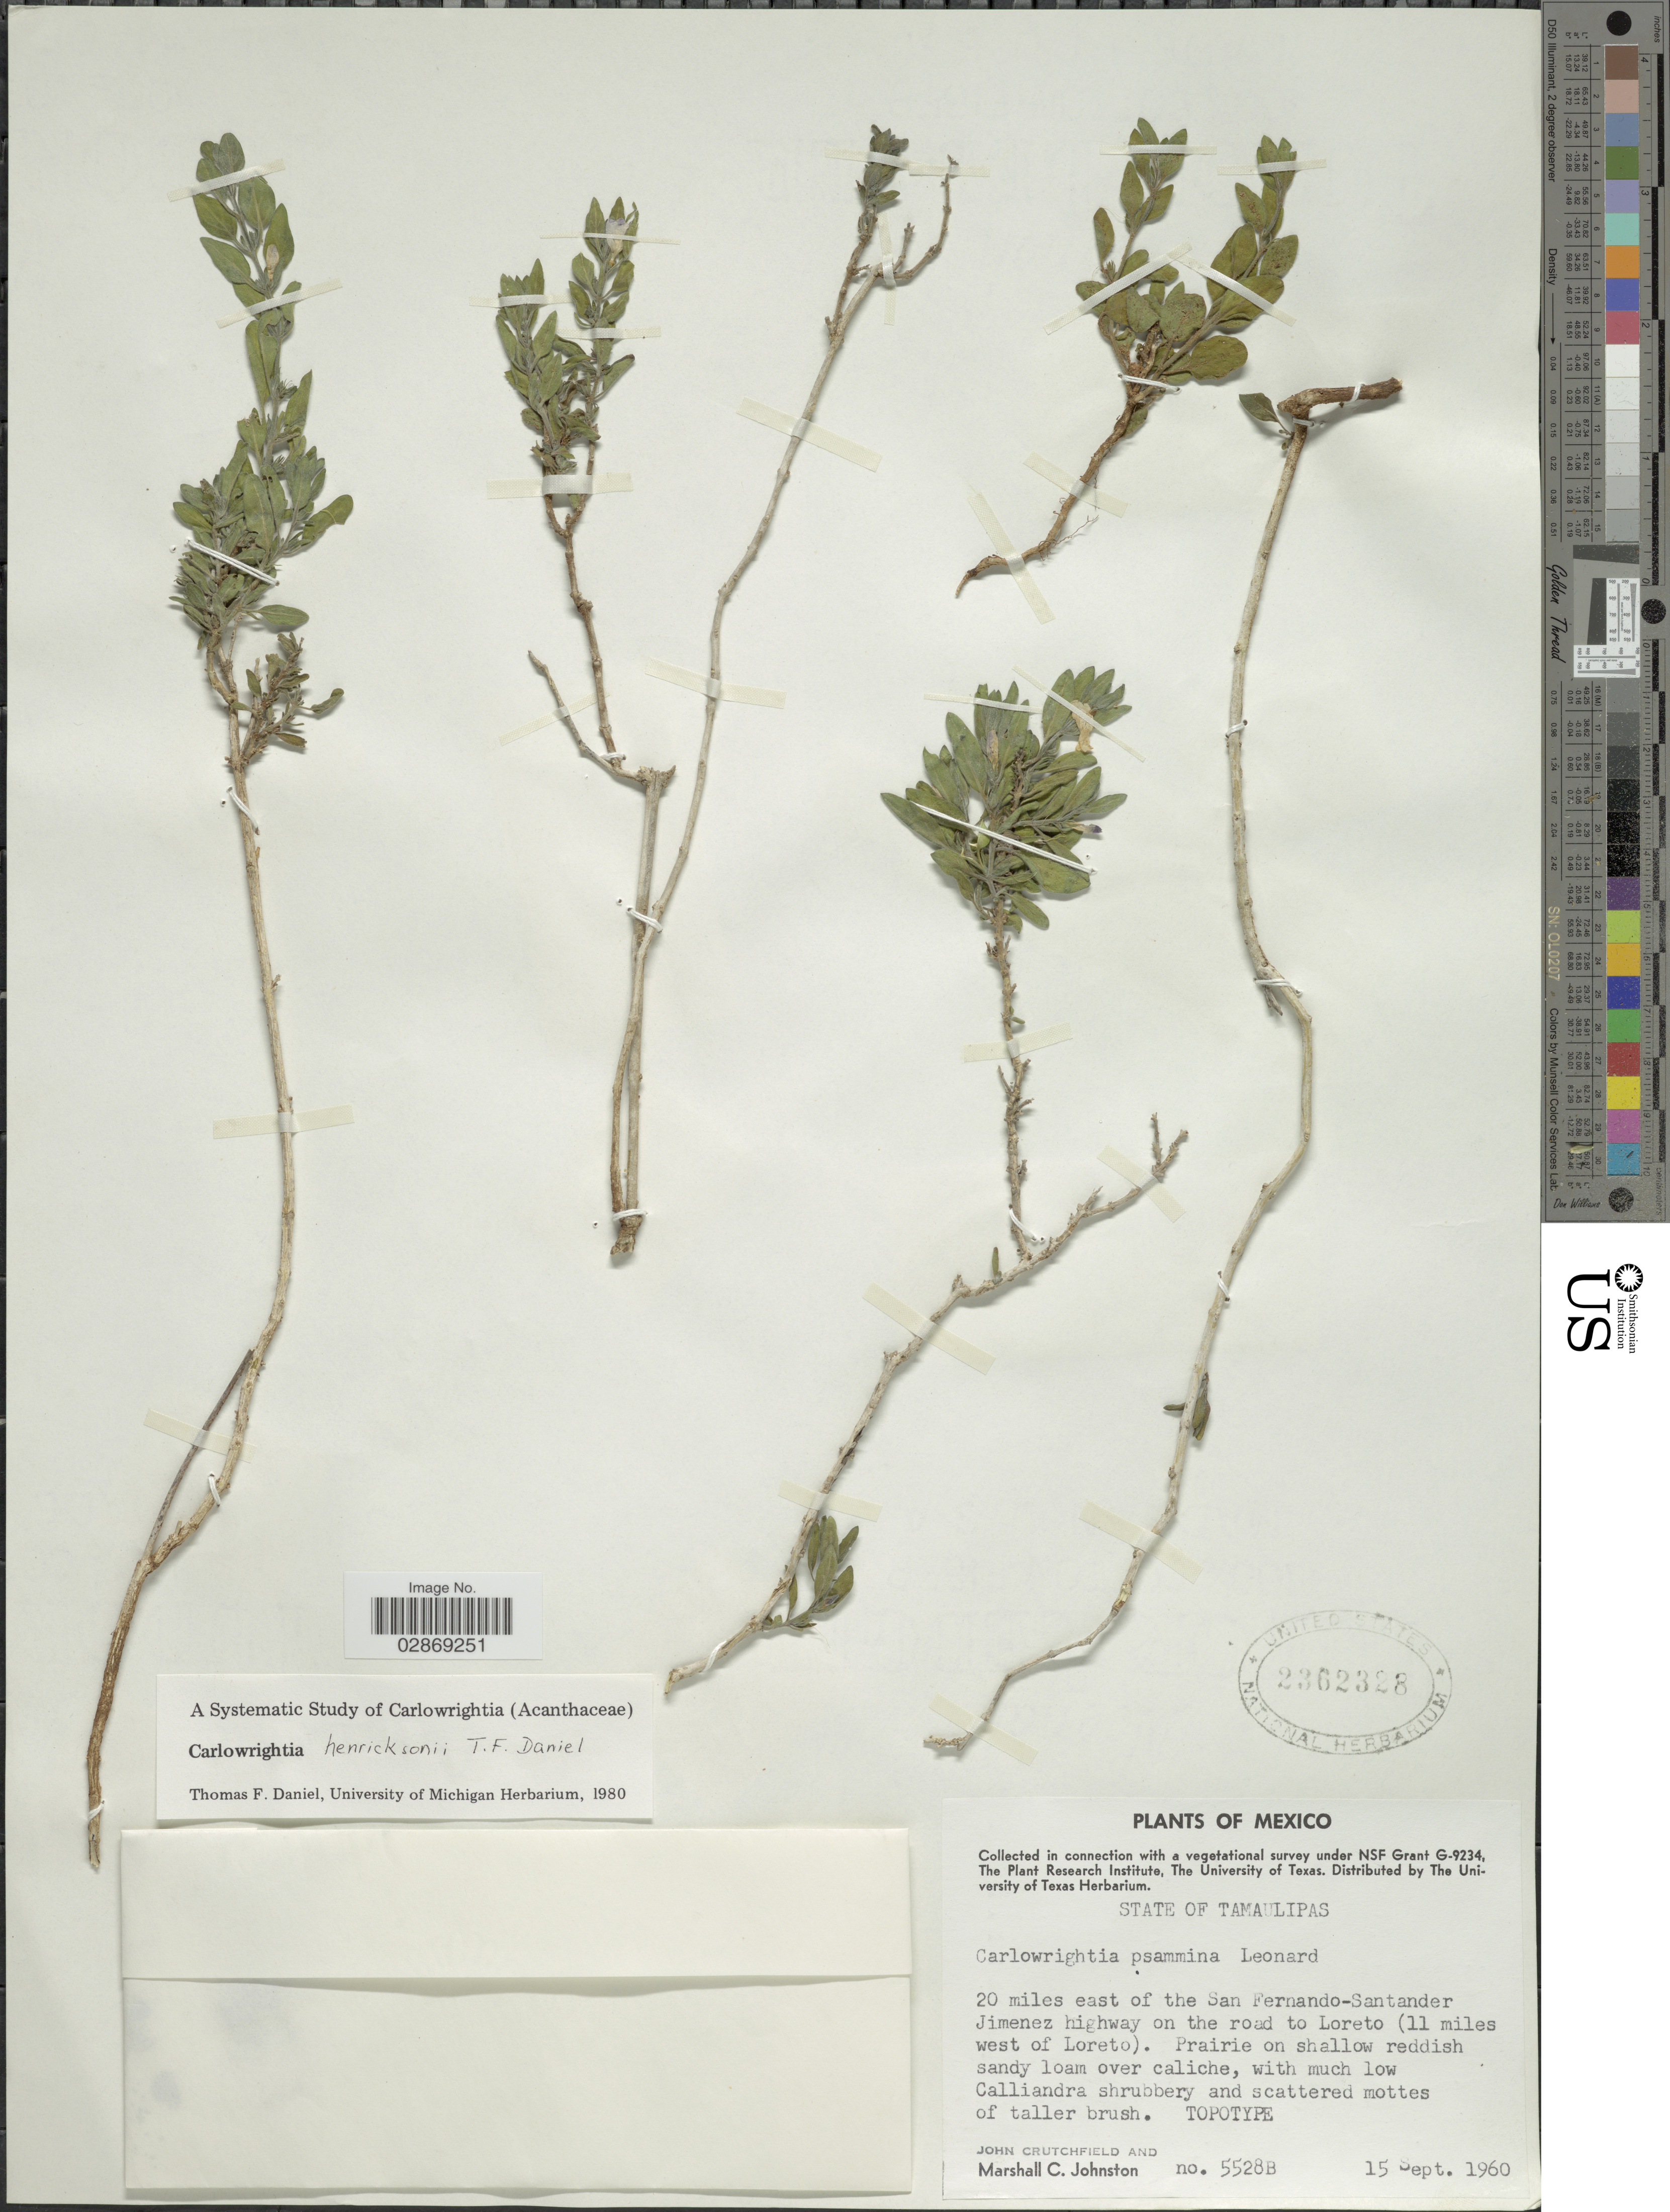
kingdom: Plantae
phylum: Tracheophyta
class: Magnoliopsida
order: Lamiales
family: Acanthaceae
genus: Carlowrightia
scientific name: Carlowrightia henricksonii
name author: T.F. Daniel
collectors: J. Crutchfield & M. Johnston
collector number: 5528B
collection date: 1960-09-15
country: Mexico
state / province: Tamaulipas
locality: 20 miles east of the San Fernando-Santander Jimenez highway on the road to Loreto (11 miles west of Loreto).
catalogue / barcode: US 2362328